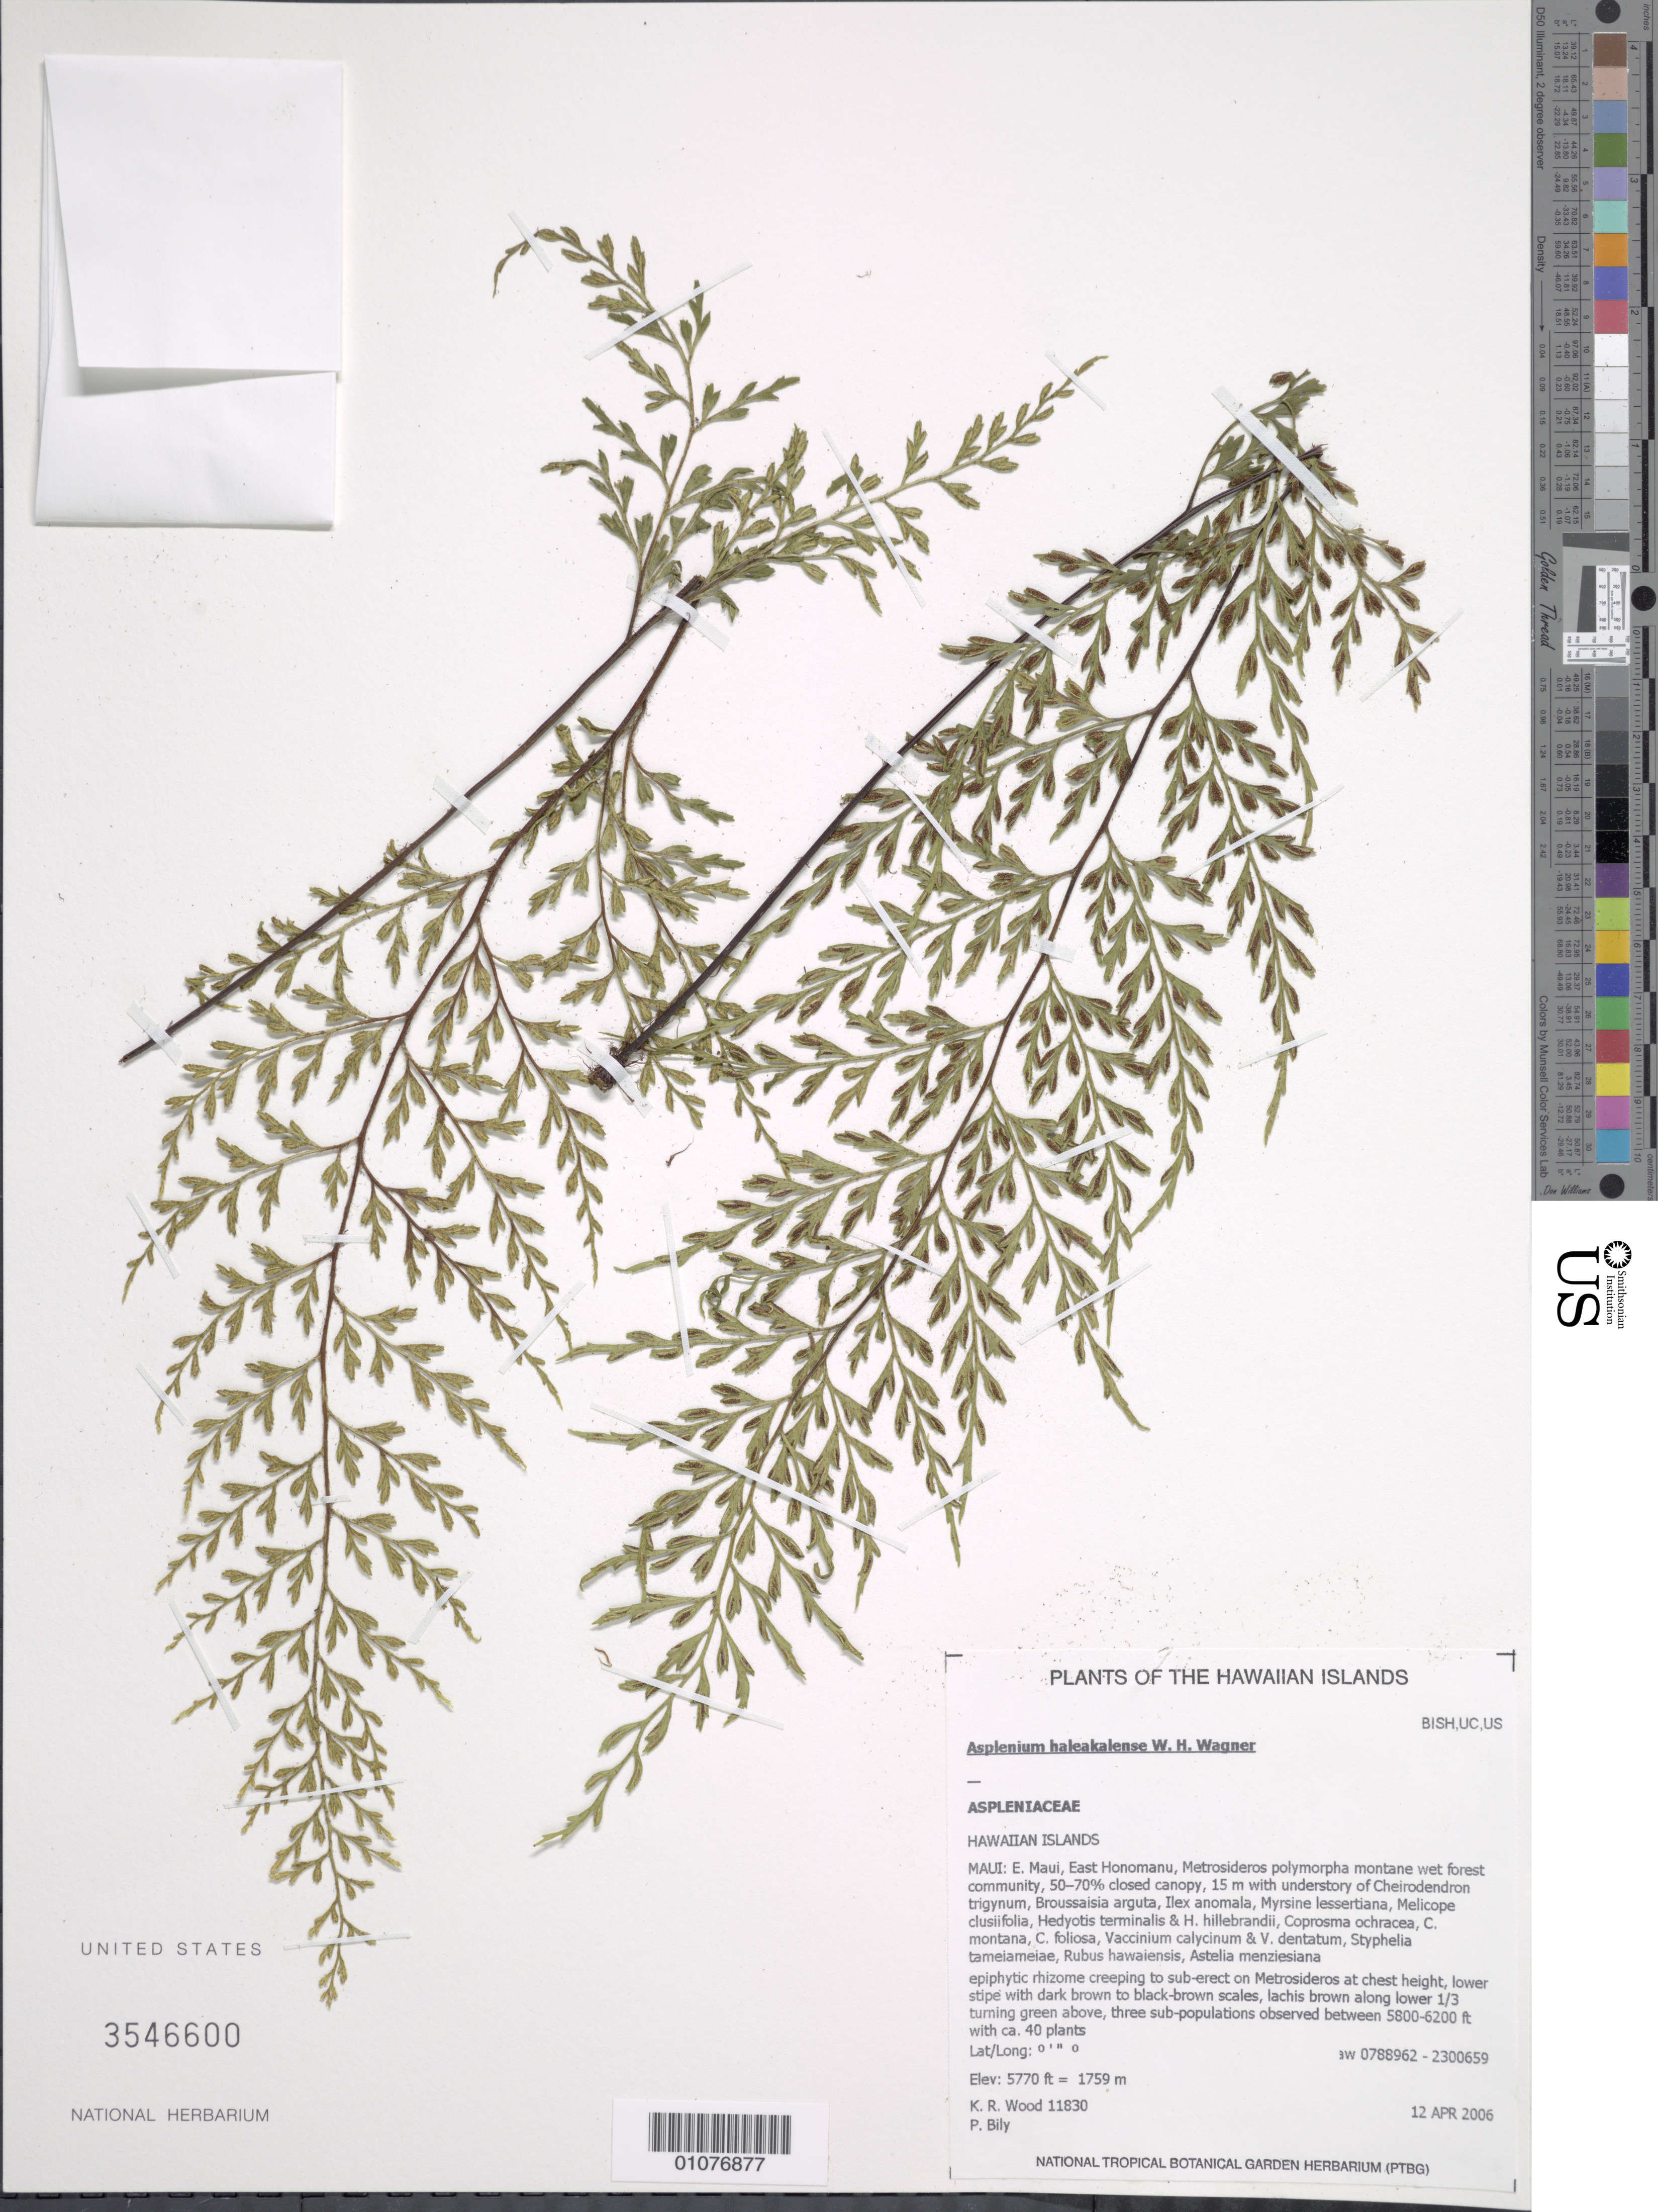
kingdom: Plantae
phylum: Tracheophyta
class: Polypodiopsida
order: Polypodiales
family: Aspleniaceae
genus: Asplenium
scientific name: Asplenium haleakalense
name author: W.H. Wagner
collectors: K. R. Wood & P. Bily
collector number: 11830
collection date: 2006-04-12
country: United States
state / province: Hawaii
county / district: Maui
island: Maui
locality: E Maui, E Honomanu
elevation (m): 1759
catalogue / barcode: US 3546600